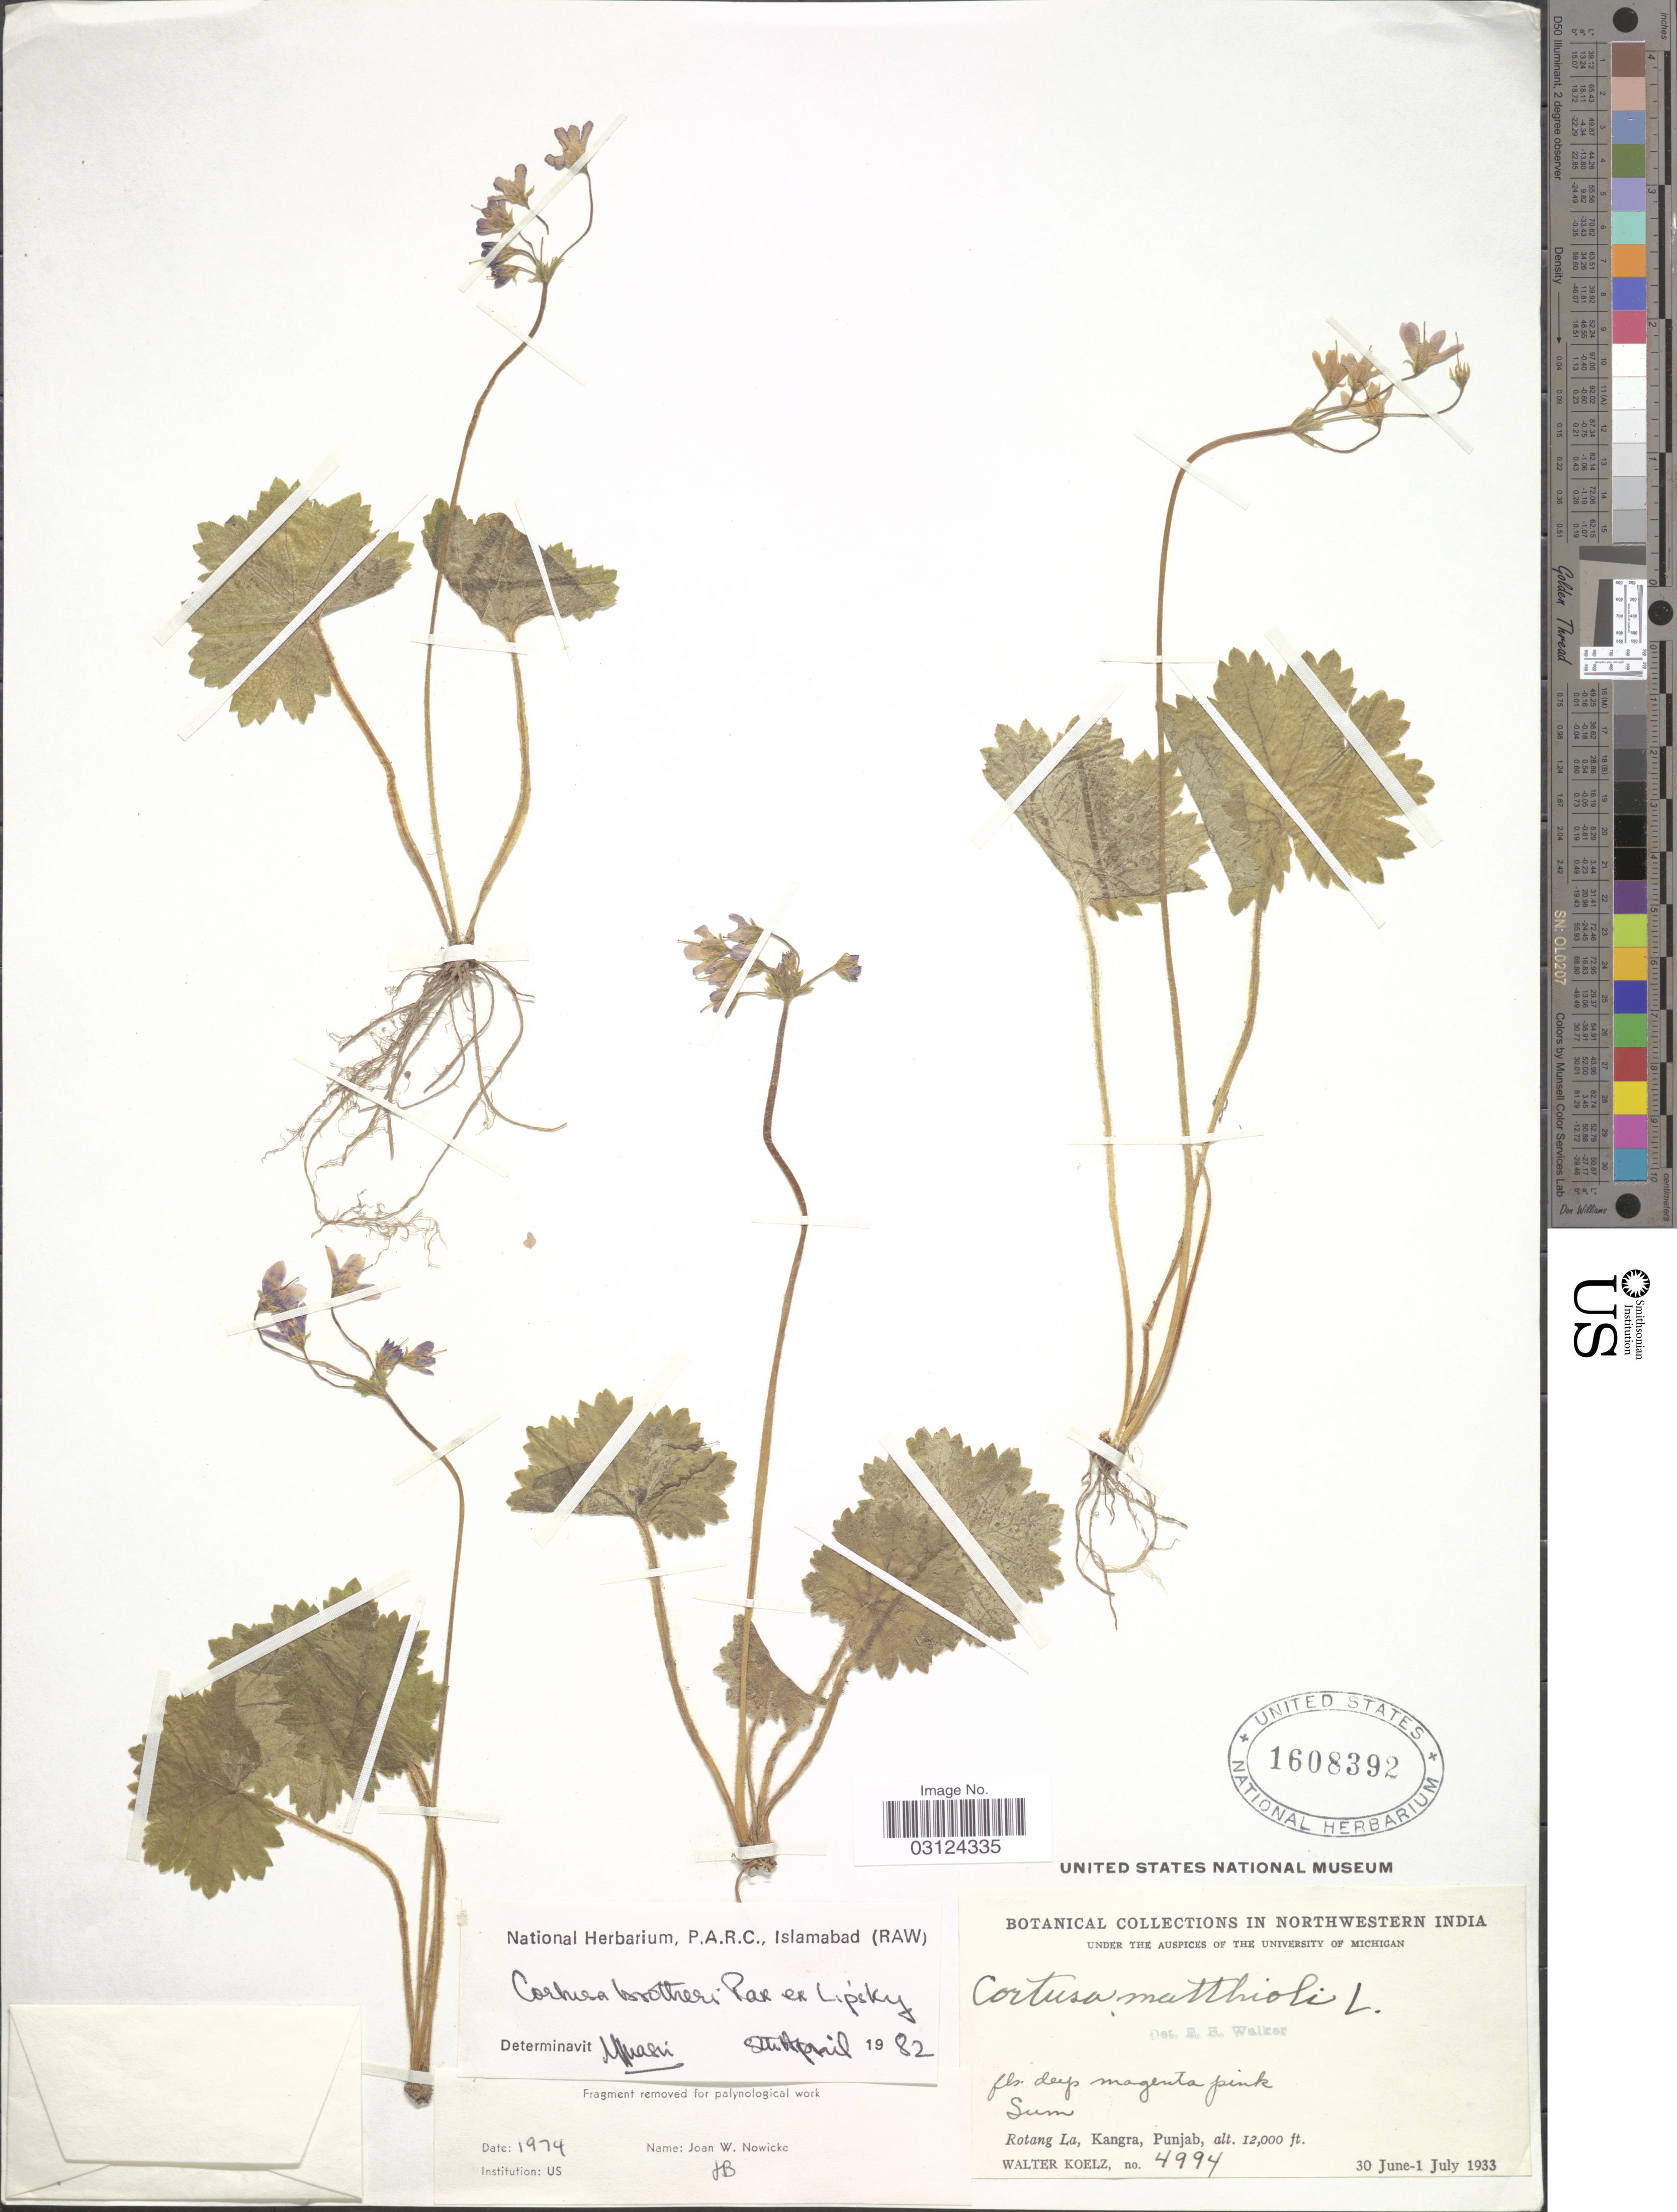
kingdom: Plantae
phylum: Tracheophyta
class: Magnoliopsida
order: Ericales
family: Primulaceae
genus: Cortusa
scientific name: Cortusa brotheri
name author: (Pax ex R. Knuth) Losinsk.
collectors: W. N. Koelz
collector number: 4994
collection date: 1933-06-30/1933-07-01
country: India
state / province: Punjab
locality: Northwestern India, Sum, Rotang La, Kangra.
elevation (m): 3658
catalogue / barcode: US 1608392